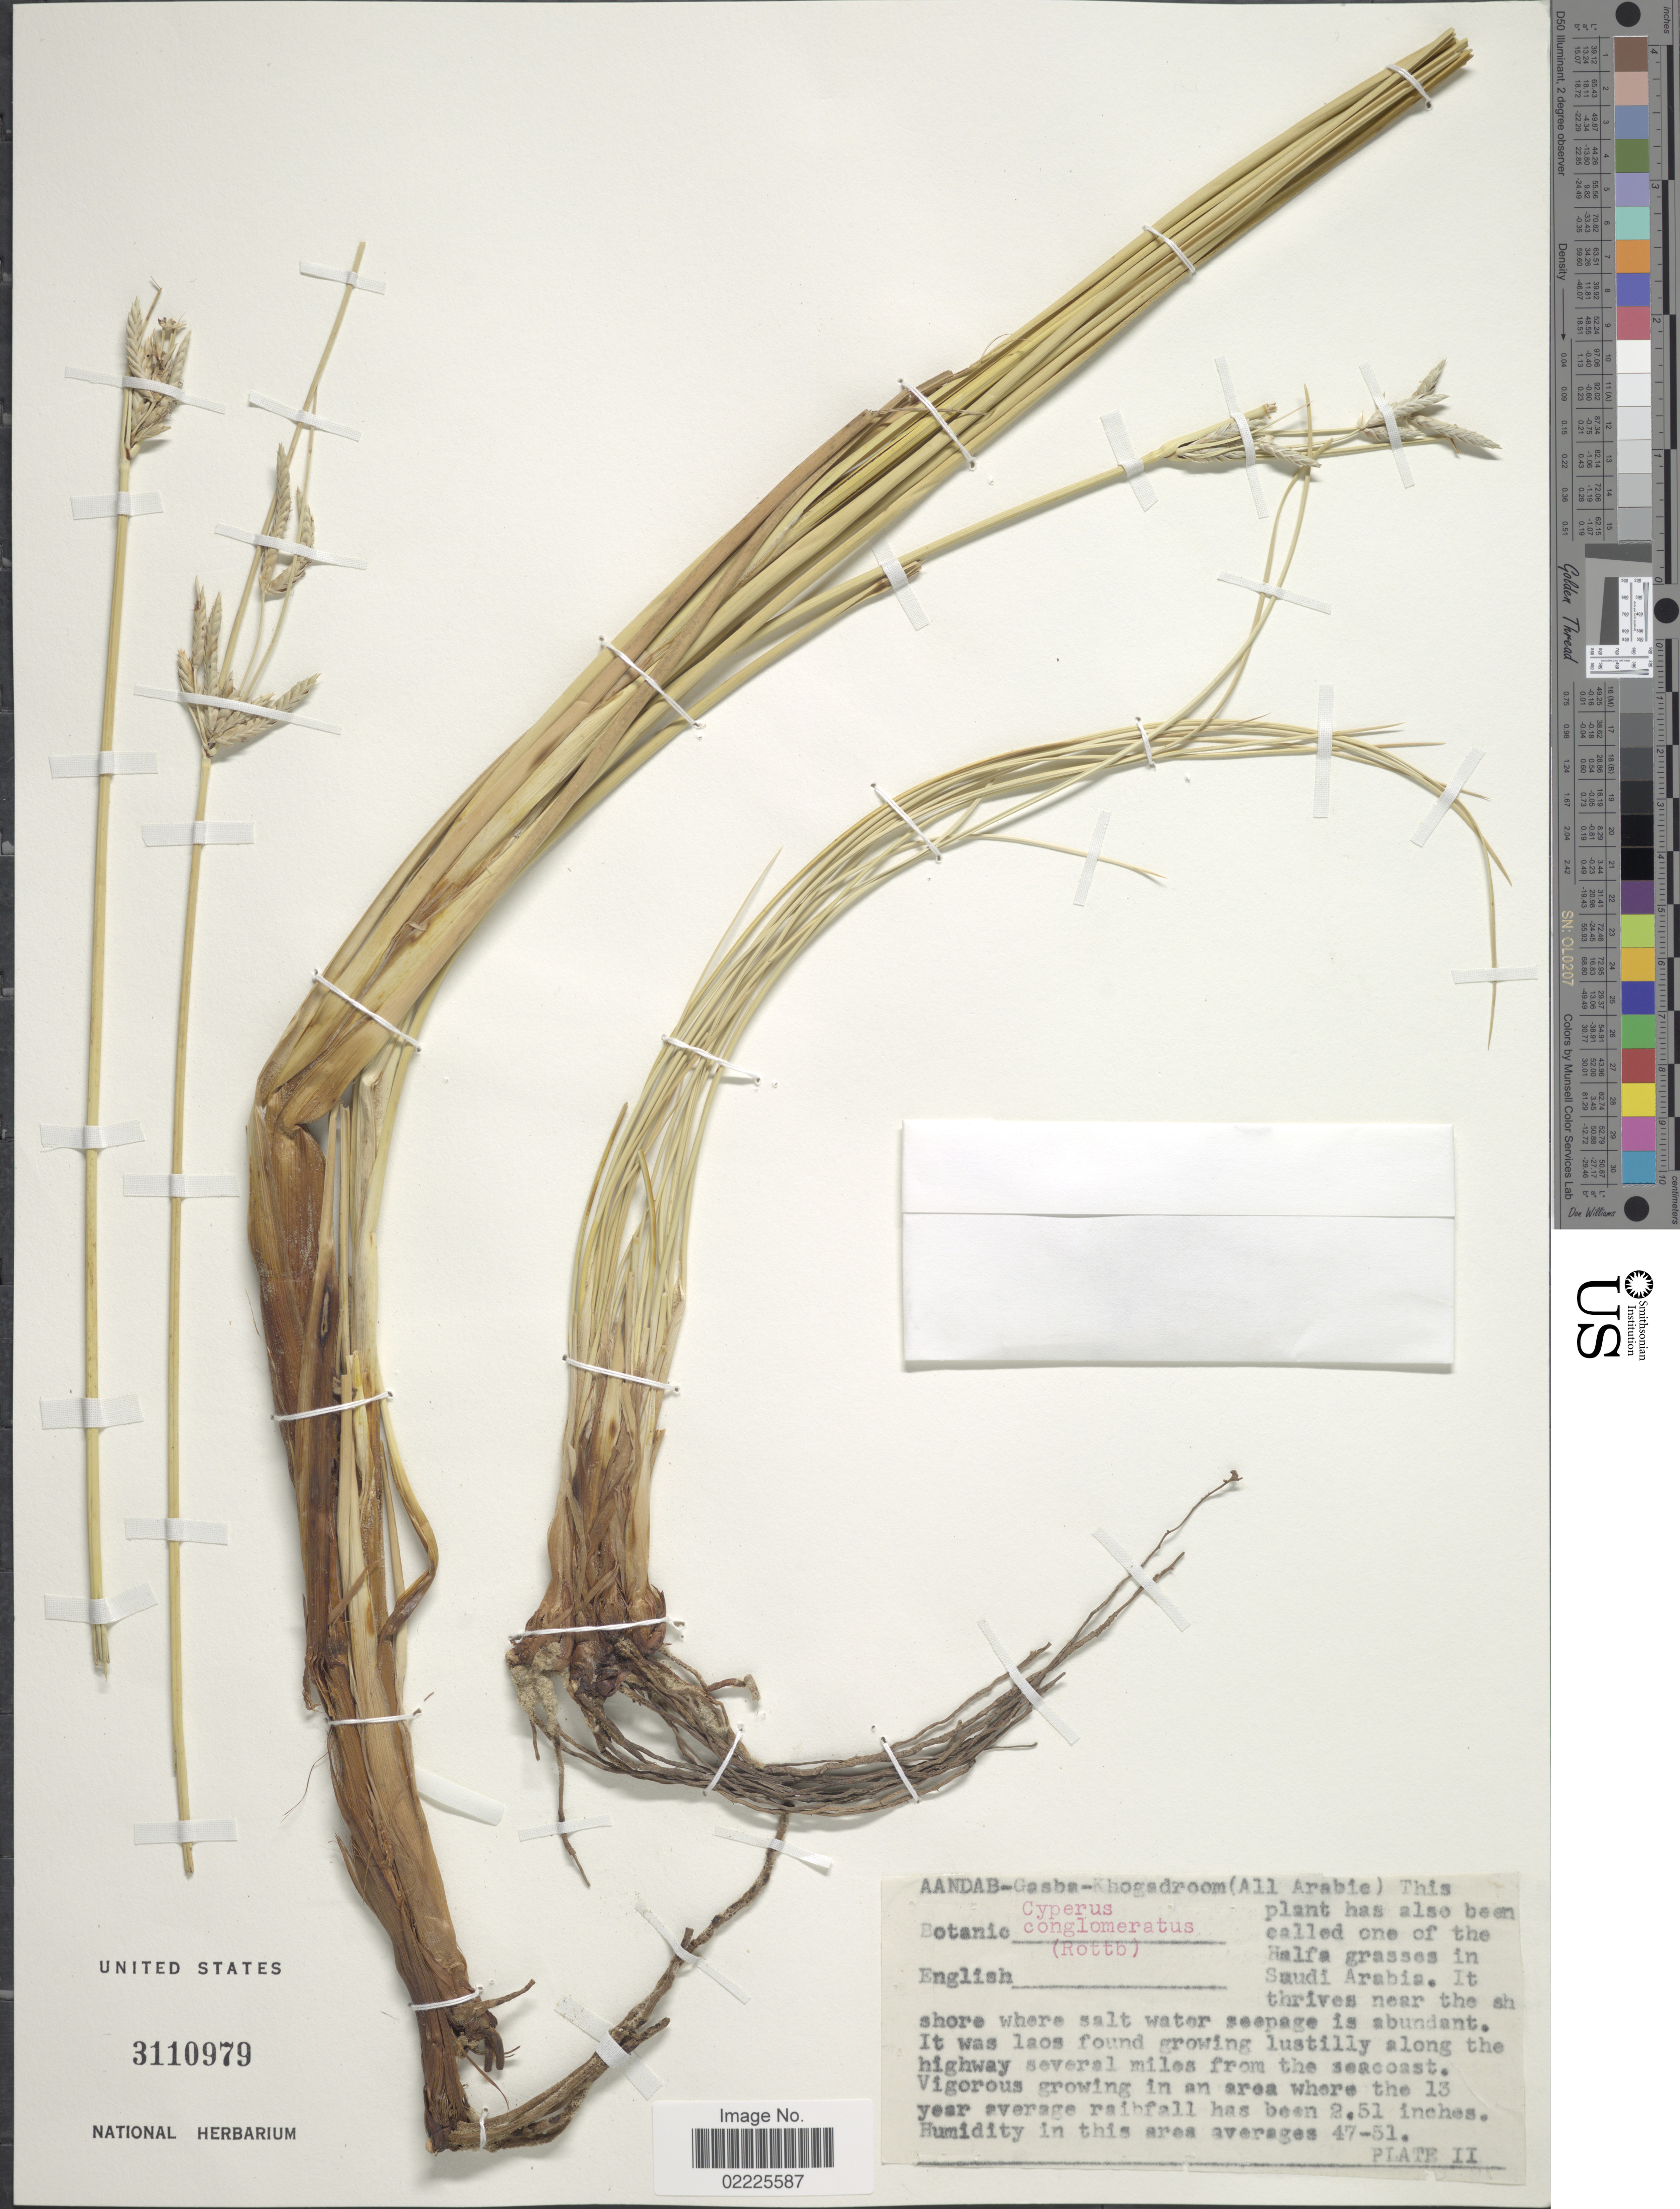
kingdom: Plantae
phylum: Tracheophyta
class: Liliopsida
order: Poales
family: Cyperaceae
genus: Cyperus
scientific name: Cyperus conglomeratus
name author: Rottb.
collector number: PATE II?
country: Saudi Arabia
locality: AANDAB-Gasba-Khogsdroom (A11 Arabie) [unsure placement], also growing along the highway several miles from the seacoast.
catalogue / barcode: US 3110979